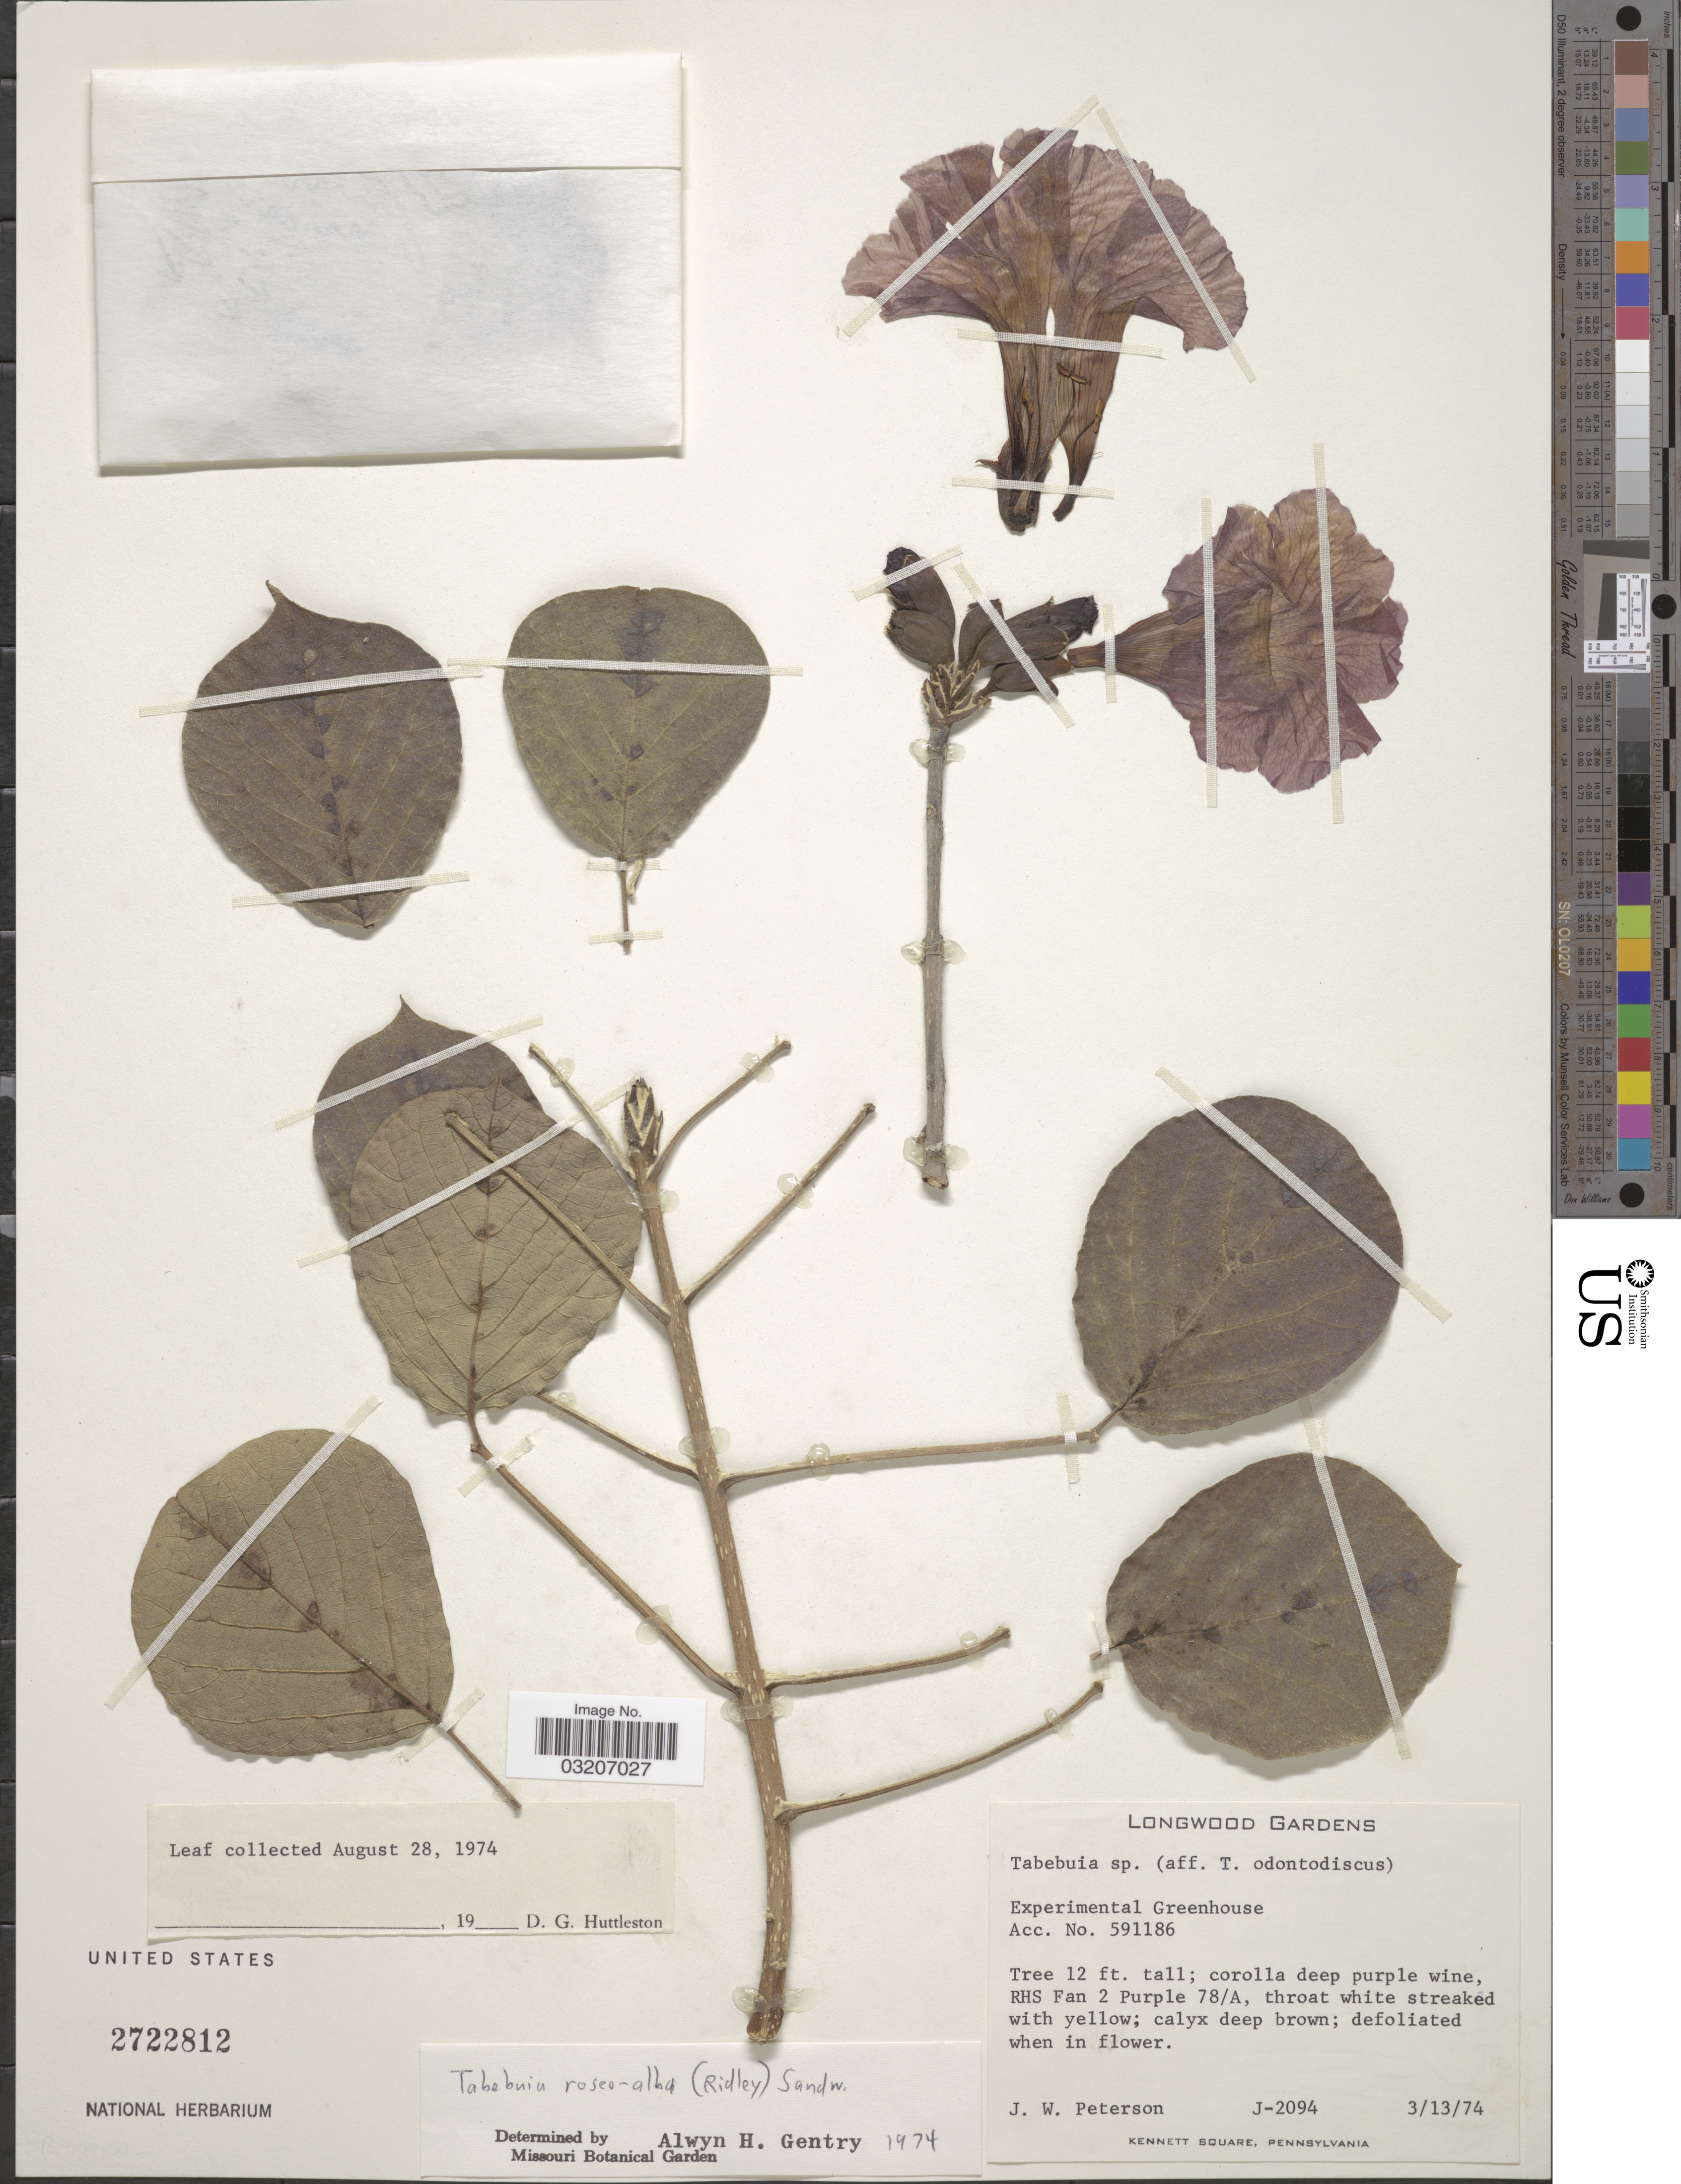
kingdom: Plantae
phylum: Tracheophyta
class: Magnoliopsida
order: Lamiales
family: Bignoniaceae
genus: Tabebuia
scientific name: Tabebuia roseo-alba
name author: (Ridl.) Sandwith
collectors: J.W. Peterson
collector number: J-2094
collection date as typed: Transcribed d/m/y: 13/3/74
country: United States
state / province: Pennsylvania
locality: Longwood Gardens. Experimental Greenhouse.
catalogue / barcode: US 2722812